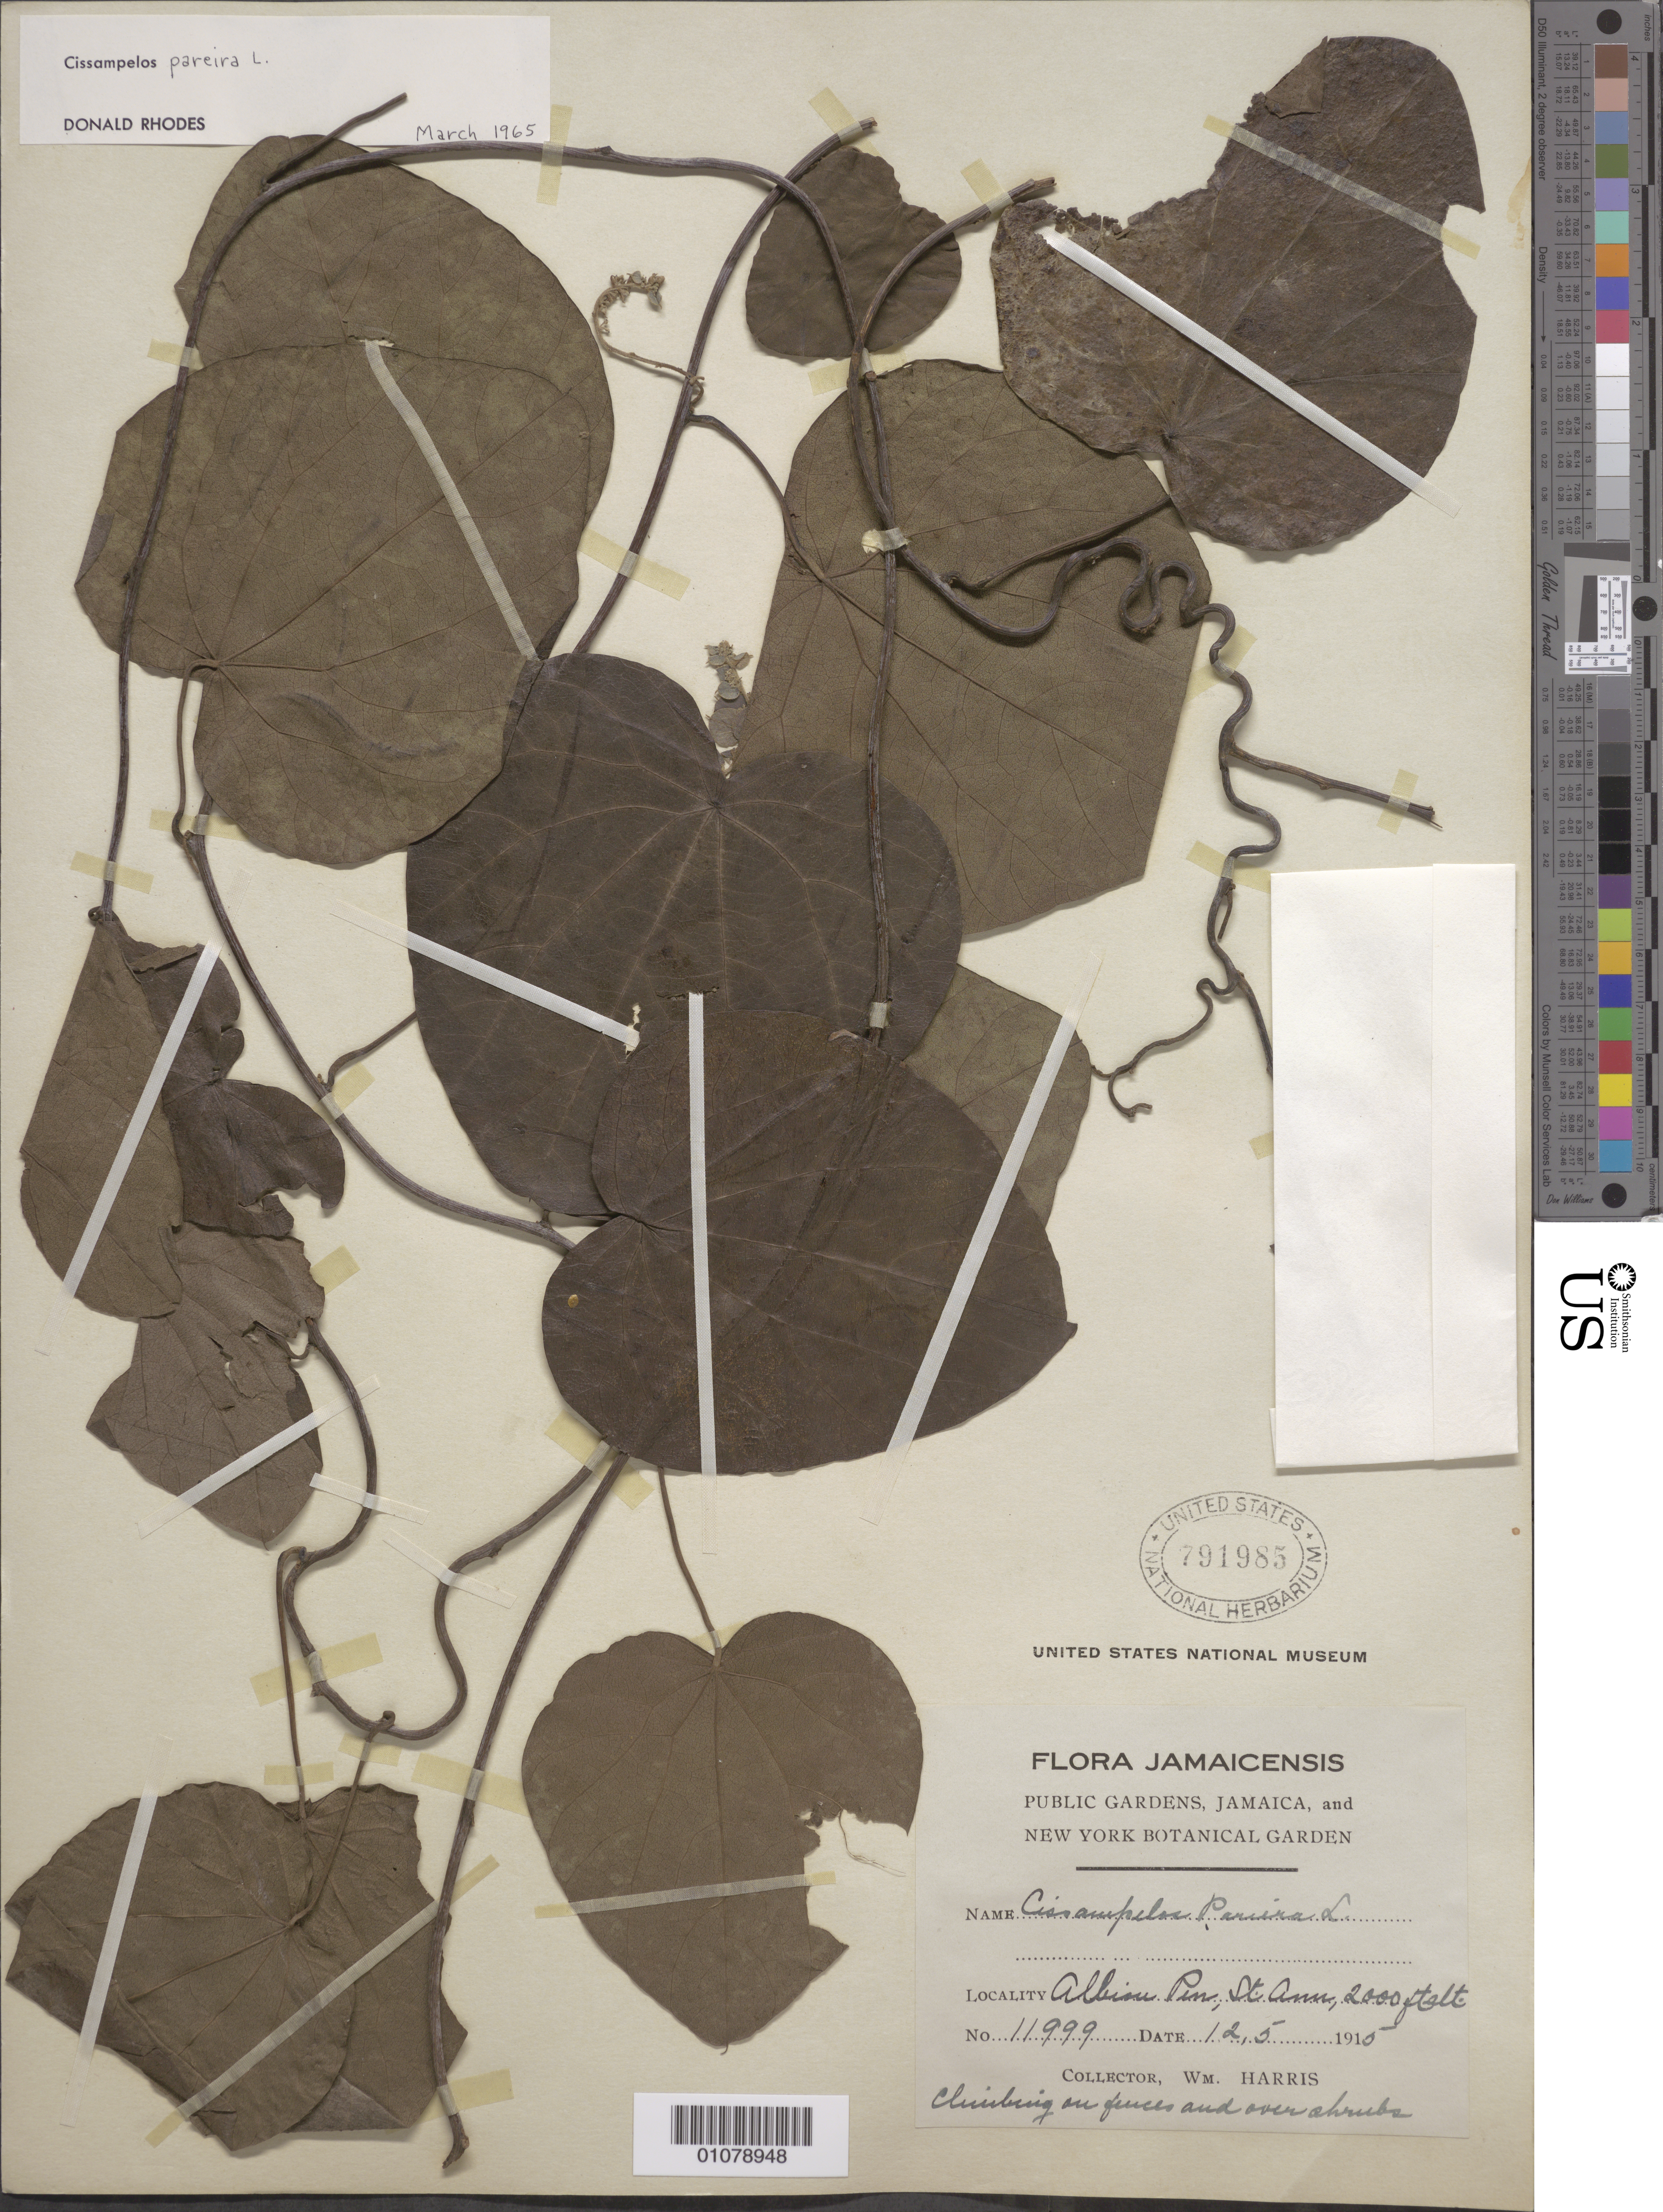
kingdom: Plantae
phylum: Tracheophyta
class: Magnoliopsida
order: Ranunculales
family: Menispermaceae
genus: Cissampelos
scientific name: Cissampelos pareira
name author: L.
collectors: W. Harris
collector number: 11999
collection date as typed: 12 May 1915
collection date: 1915-05-12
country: Jamaica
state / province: Saint Ann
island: Jamaica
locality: St. Ann, Albion Pen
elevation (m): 610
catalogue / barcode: US 791985